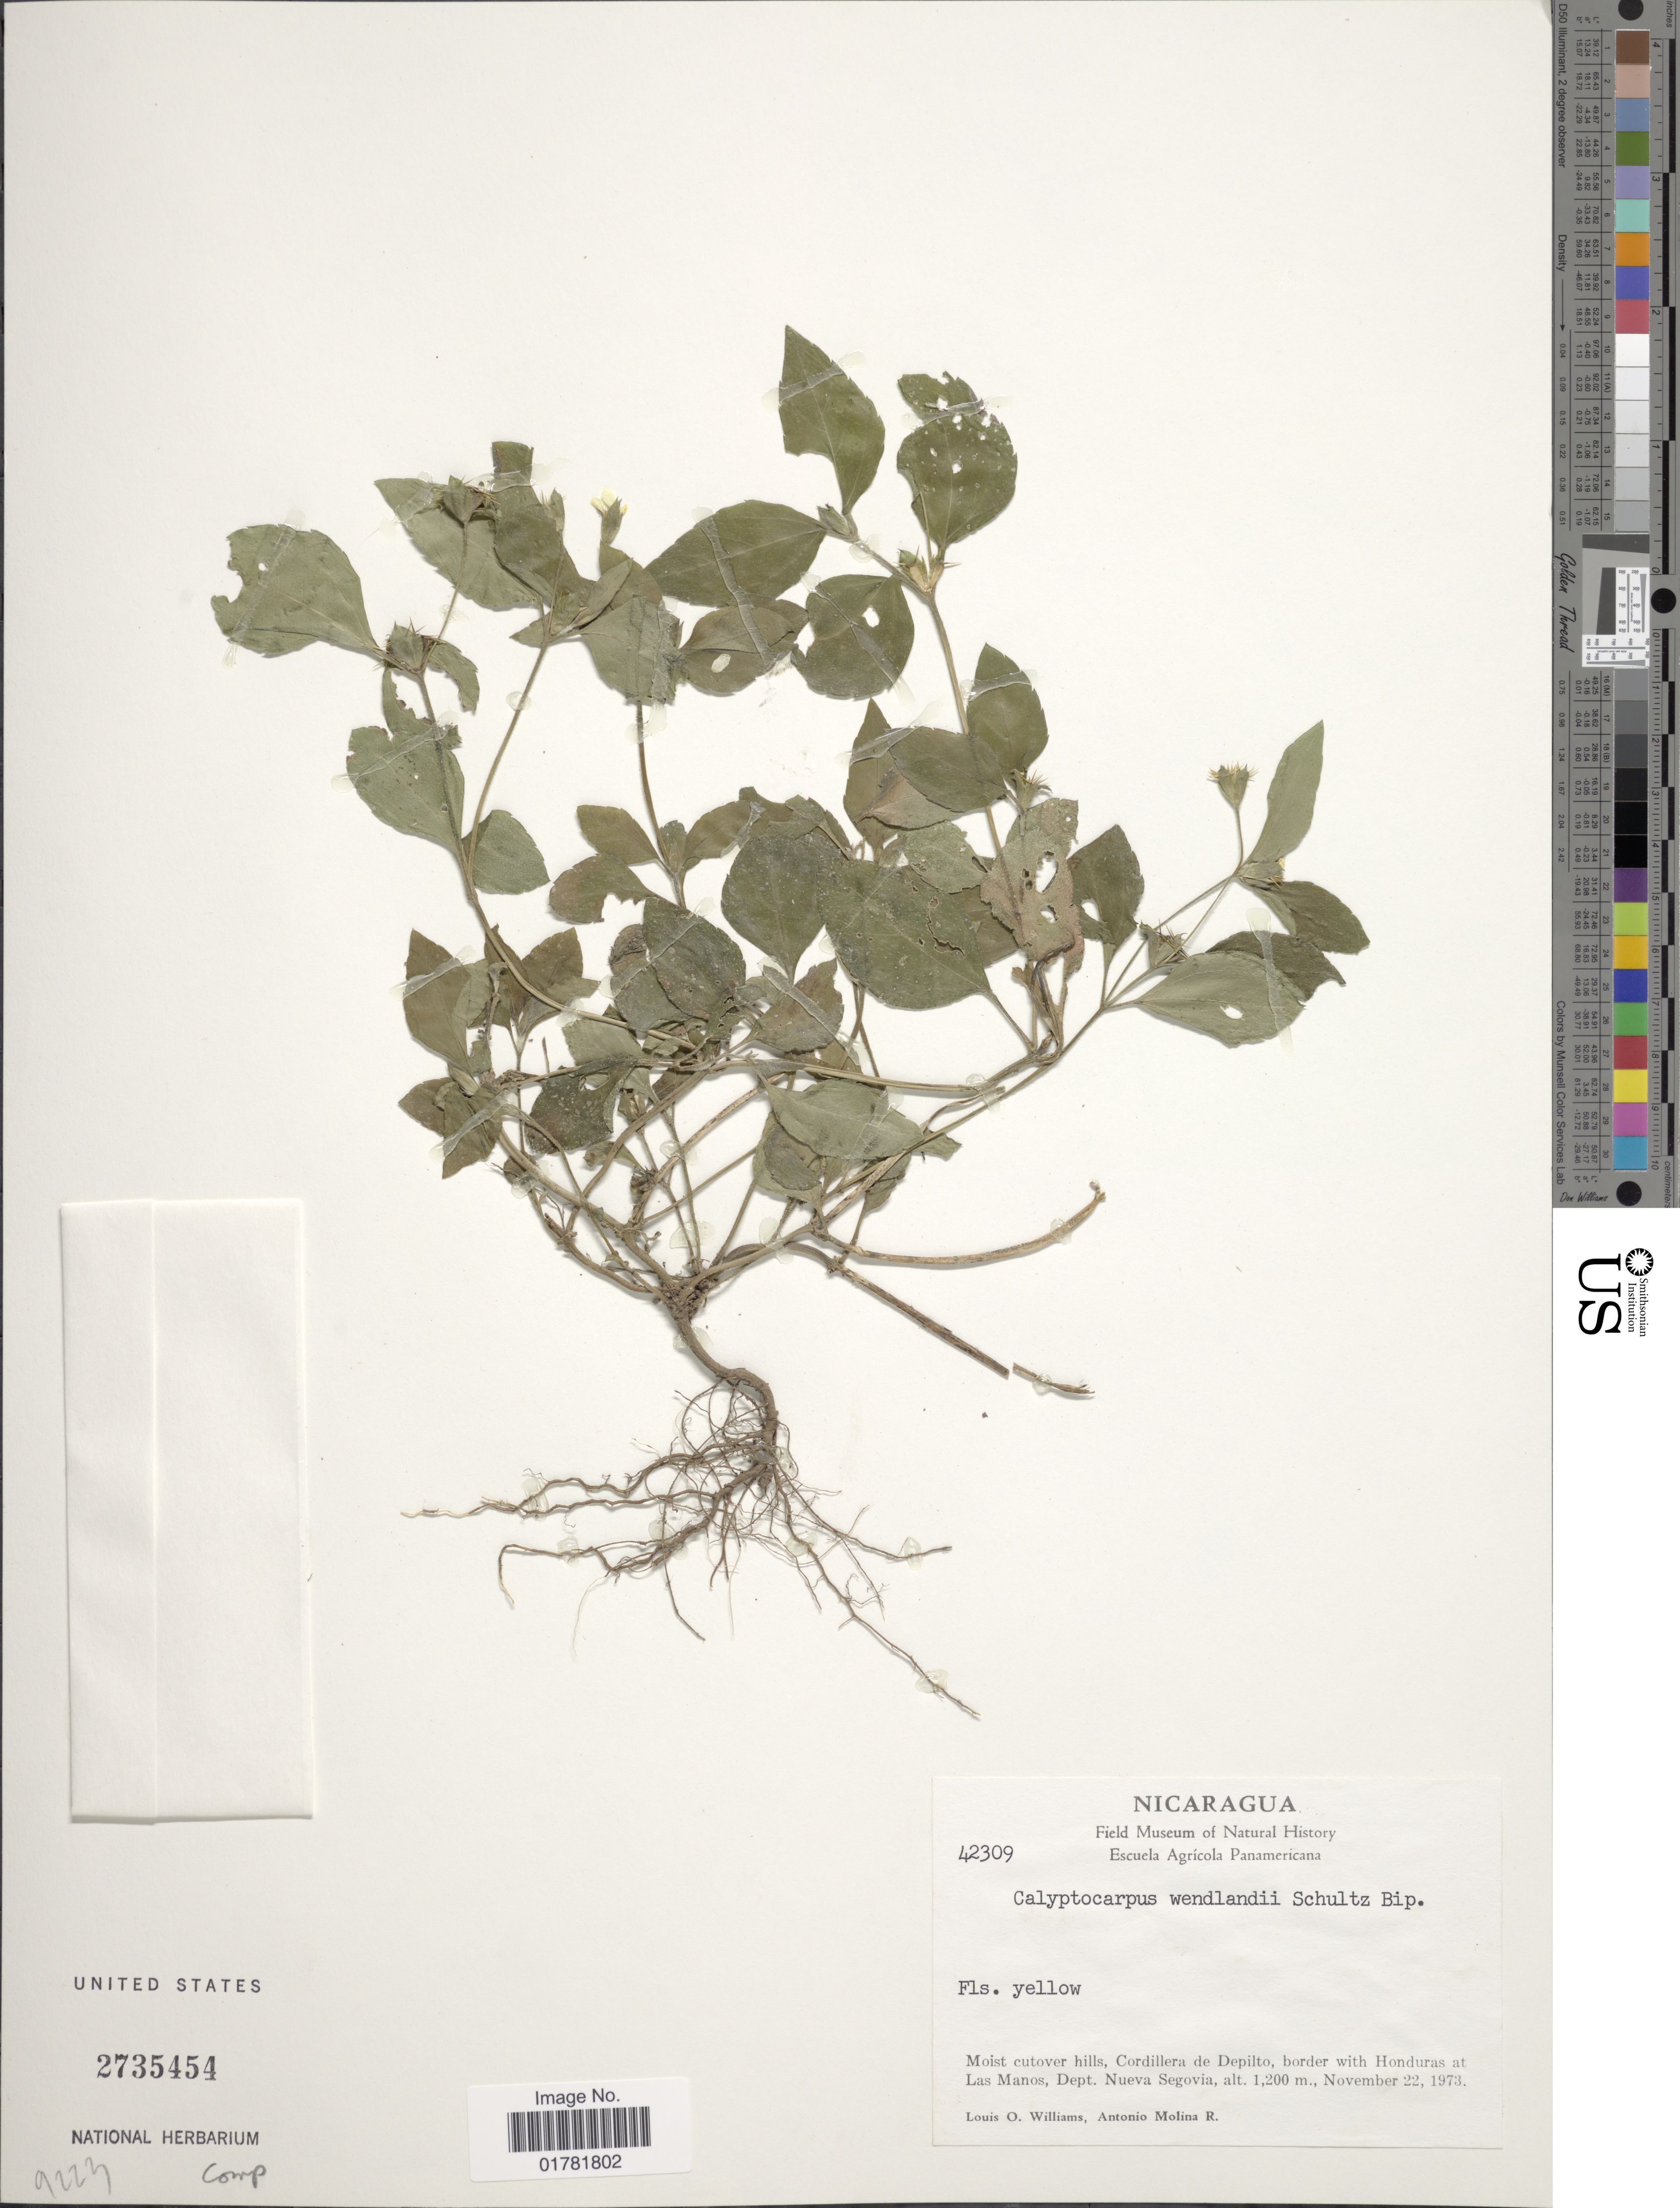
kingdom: Plantae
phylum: Tracheophyta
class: Magnoliopsida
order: Asterales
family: Asteraceae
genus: Calyptocarpus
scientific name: Calyptocarpus wendlandii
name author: Sch. Bip.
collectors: L. O. Williams & A. Molina R.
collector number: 42309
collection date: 1973-11-22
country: Nicaragua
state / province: Nueva Segovia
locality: Moist cutover hilla, Cordillera de Depilto, border with Hinduras at Las manos, Dept Nueva Segovia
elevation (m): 1200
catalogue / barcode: US 2735454